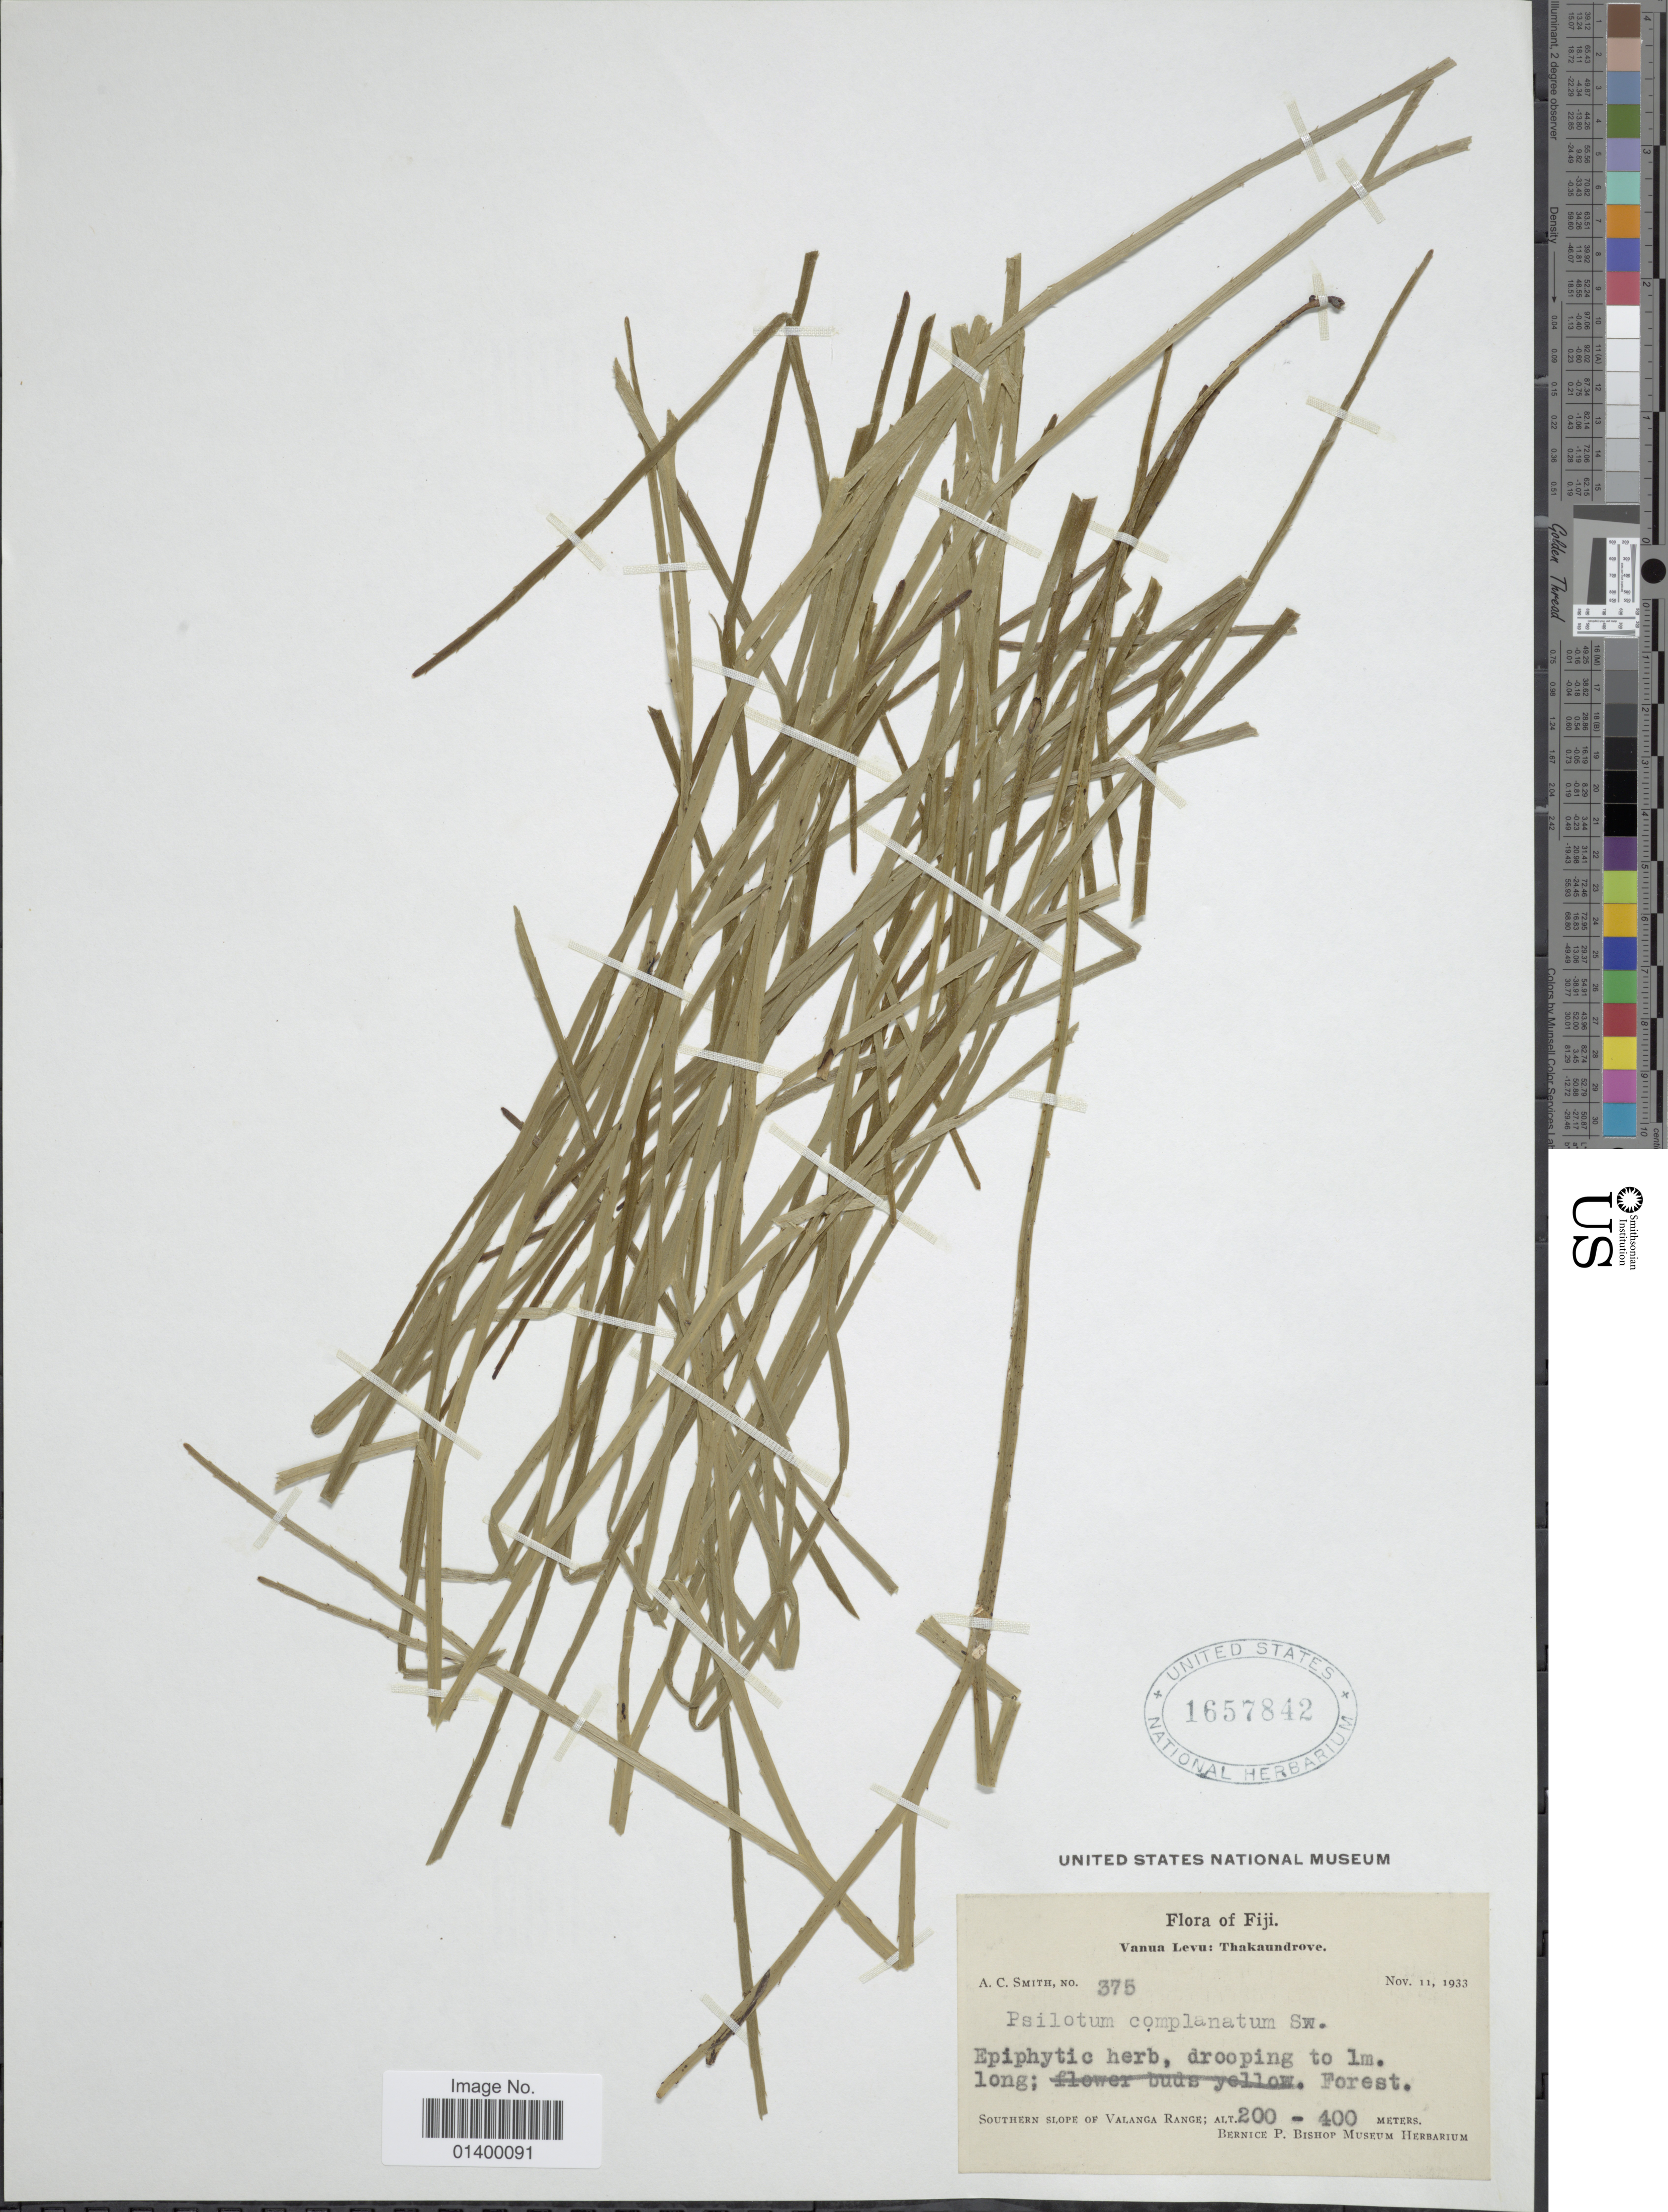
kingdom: Plantae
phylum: Tracheophyta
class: Polypodiopsida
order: Psilotales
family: Psilotaceae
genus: Psilotum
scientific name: Psilotum complanatum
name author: Sw.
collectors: A. C. Smith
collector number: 375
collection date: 1933-11-11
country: Fiji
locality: Viti Levu: Thakaundrove, southern slope of Valanga Range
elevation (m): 200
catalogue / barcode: US 1657842